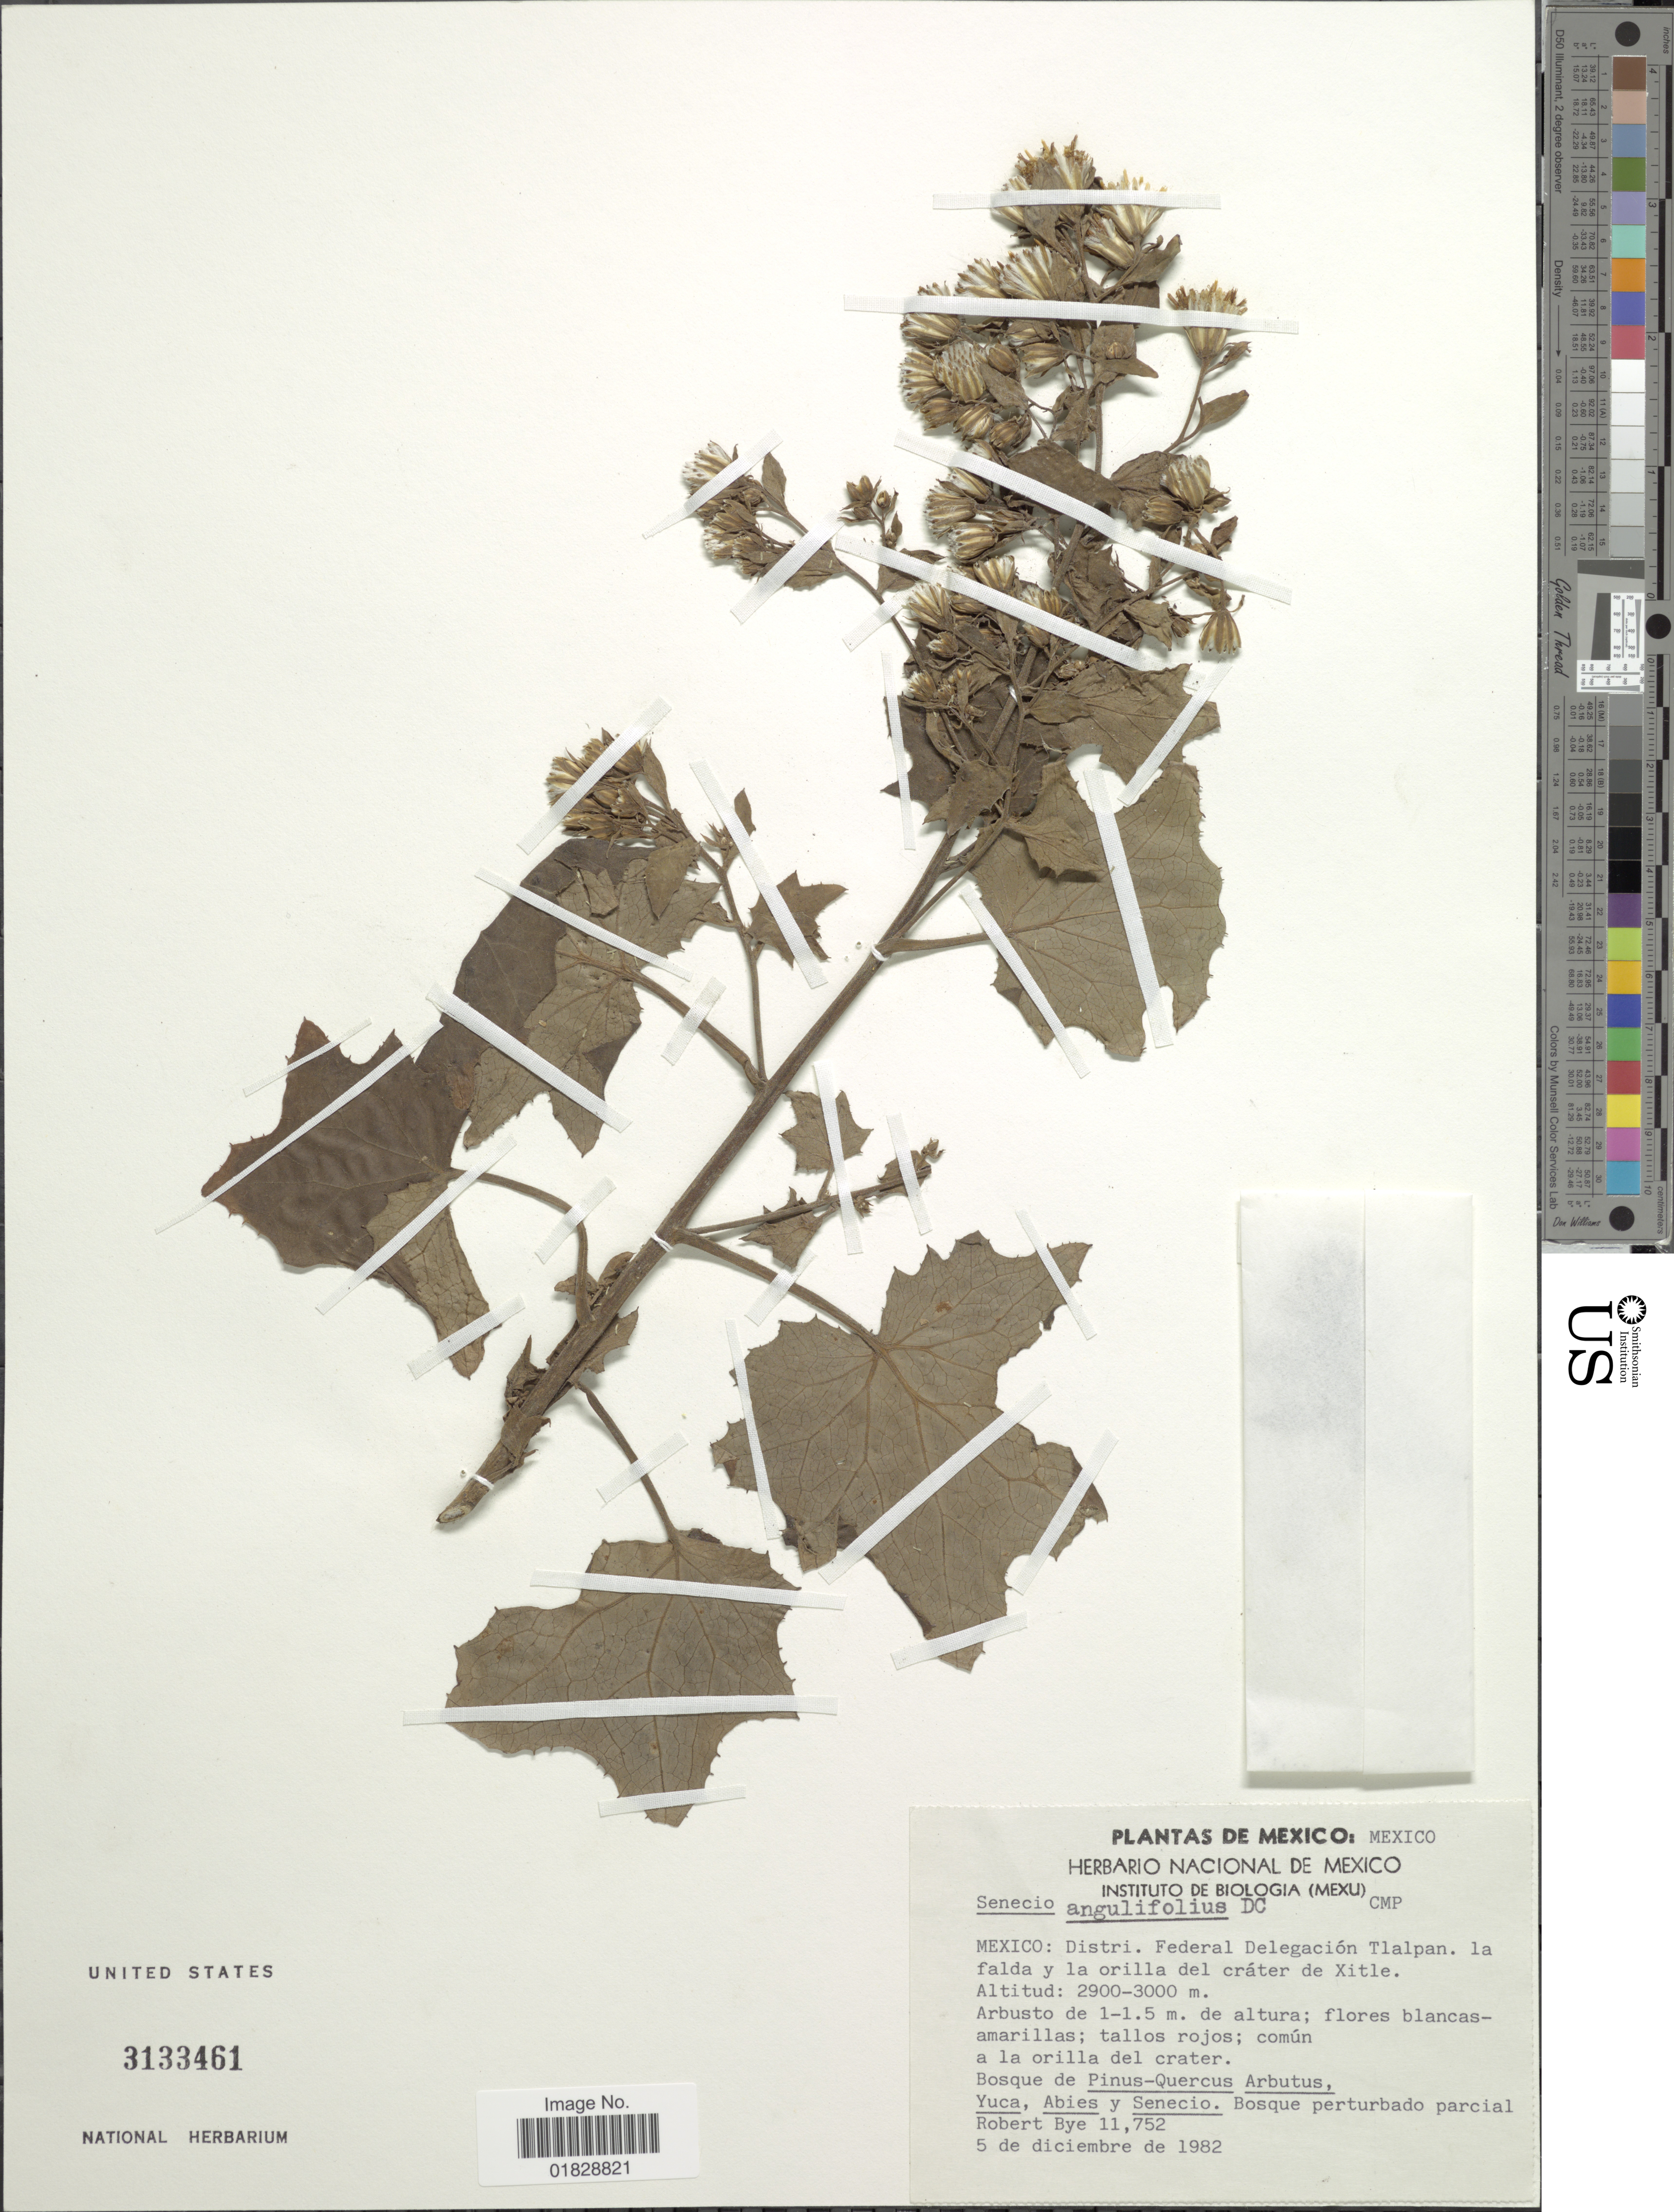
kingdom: Plantae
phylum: Tracheophyta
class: Magnoliopsida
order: Asterales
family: Asteraceae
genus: Roldana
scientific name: Roldana angulifolia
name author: (DC.) H. Rob. & Brettell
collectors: R. A. Bye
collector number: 11752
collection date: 1982-12-05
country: Mexico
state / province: México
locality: Mexico: Distri. Federal Delegación Tlalpan.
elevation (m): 2900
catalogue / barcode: US 3133461